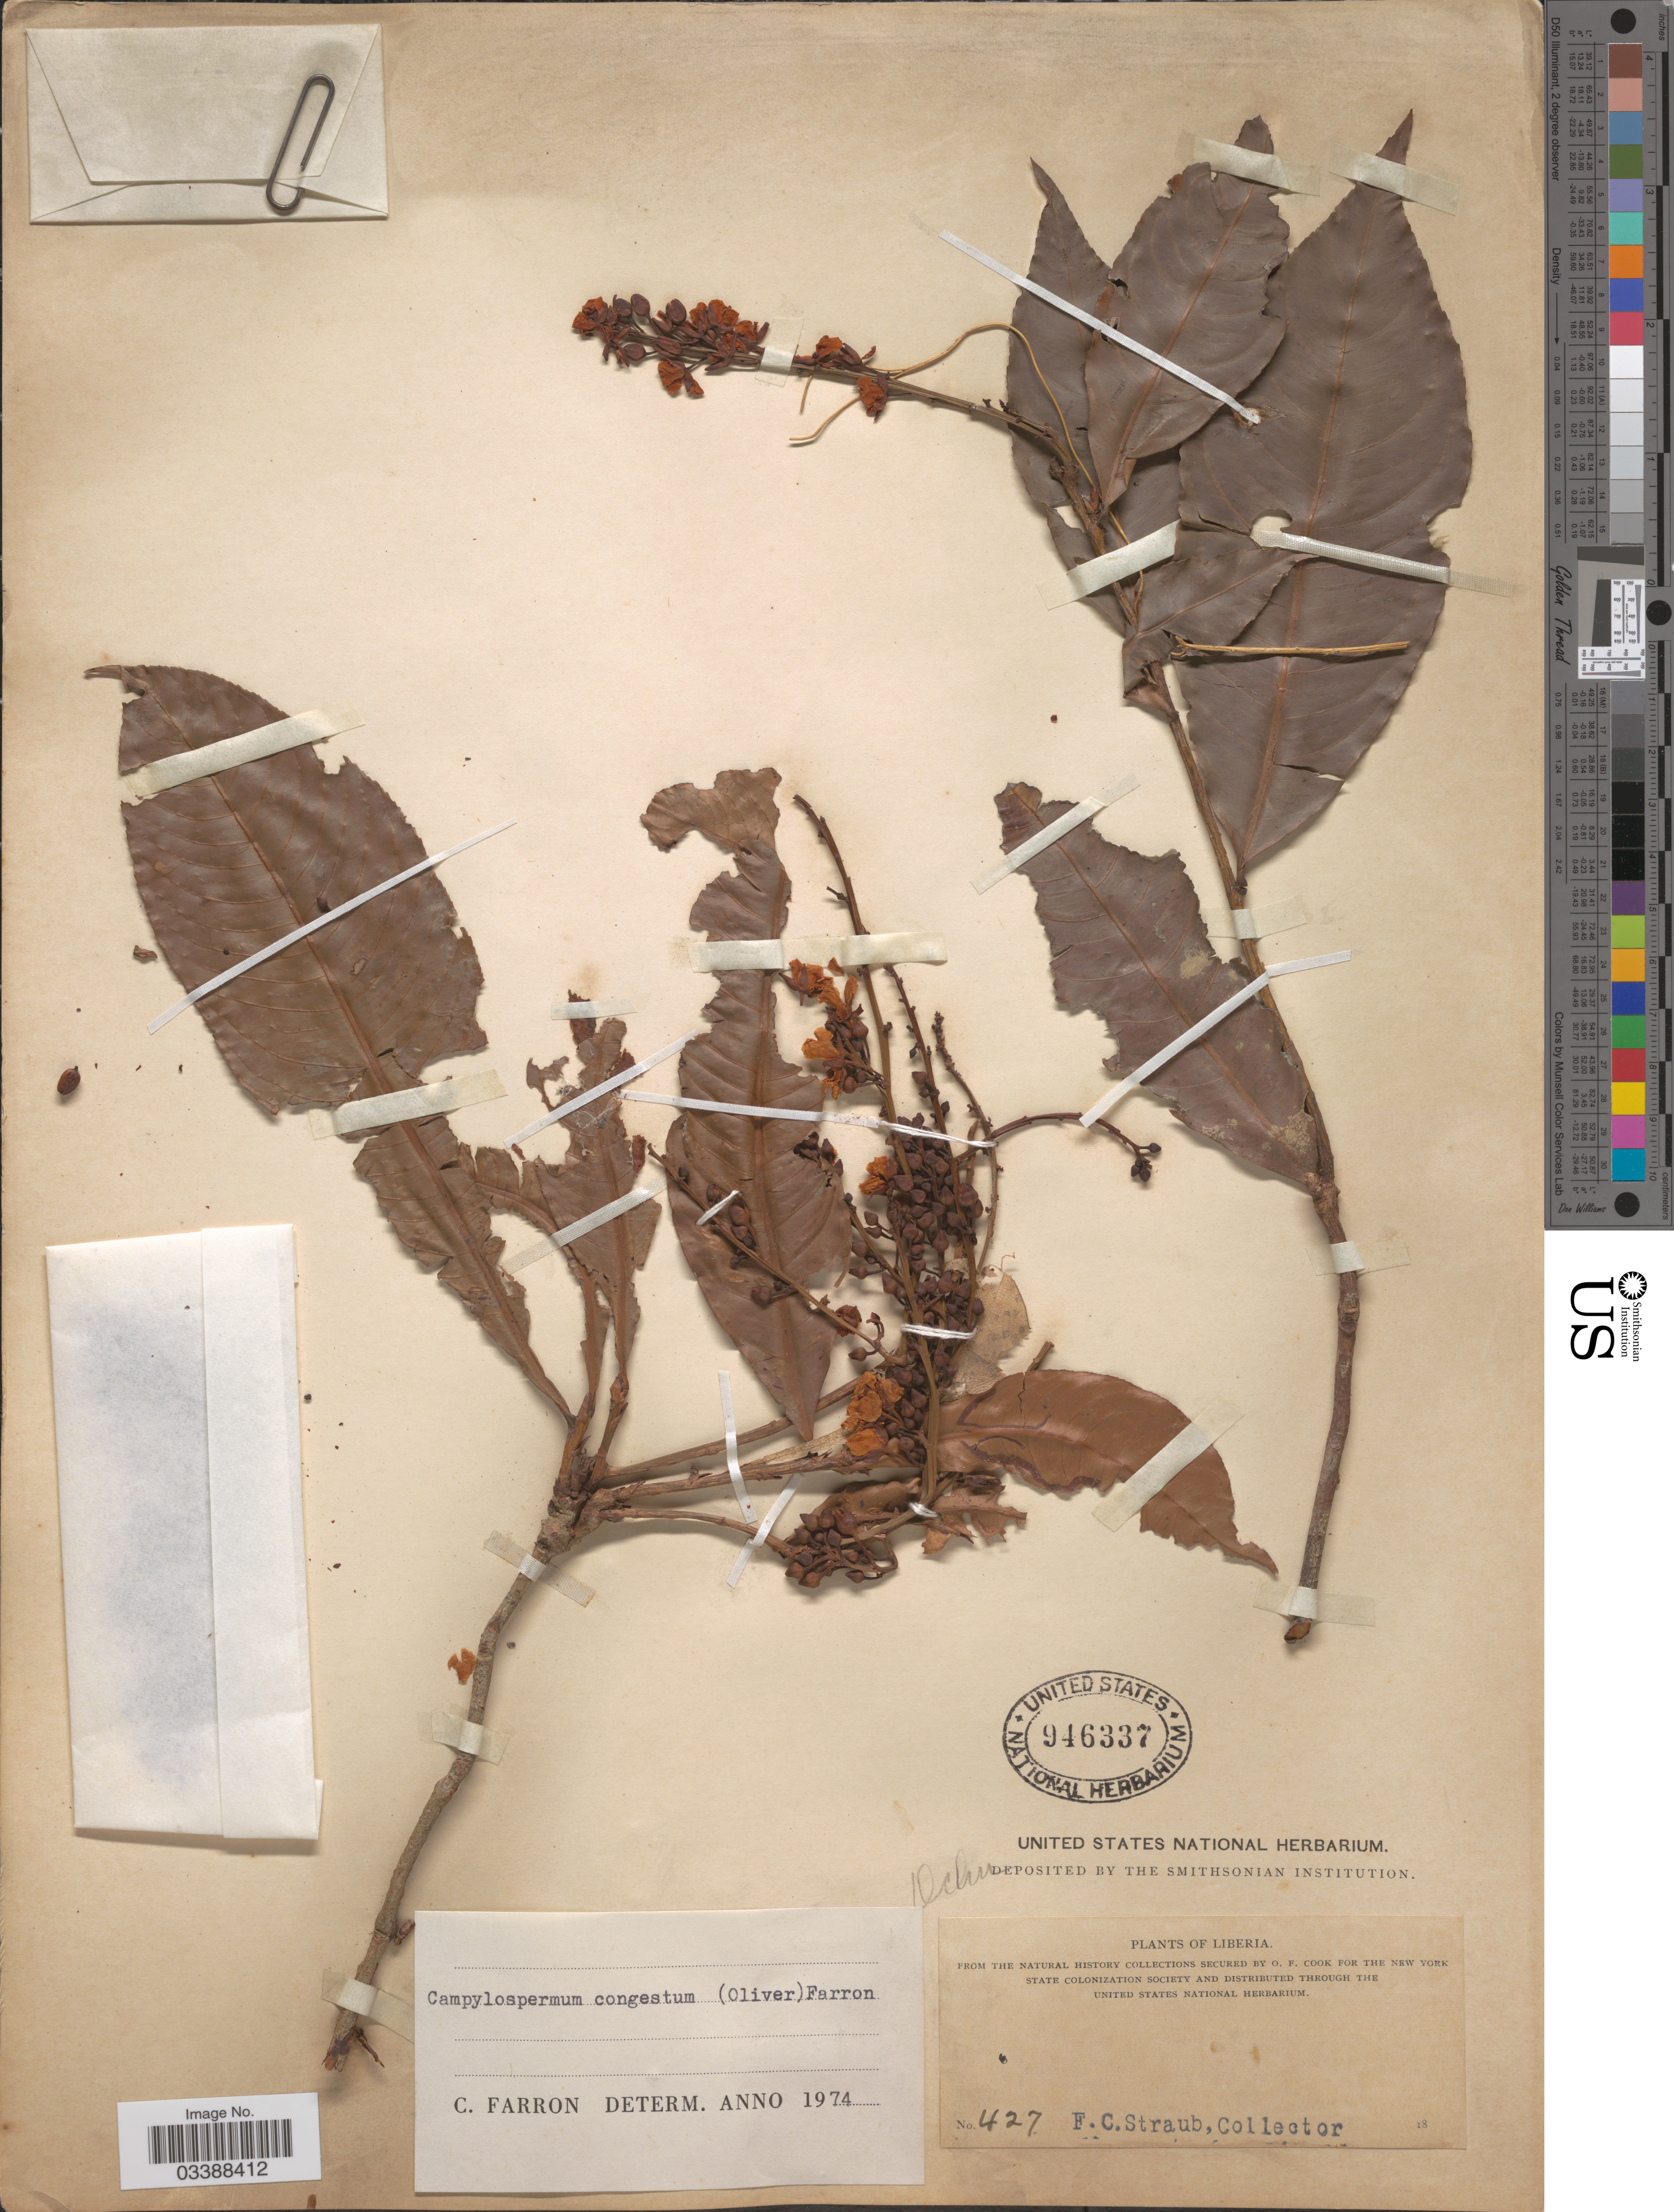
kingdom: Plantae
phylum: Tracheophyta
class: Magnoliopsida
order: Malpighiales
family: Ochnaceae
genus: Campylospermum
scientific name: Campylospermum congestum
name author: (Oliv.) Farron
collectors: F. Straub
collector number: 427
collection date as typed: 18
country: Liberia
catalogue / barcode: US 946337